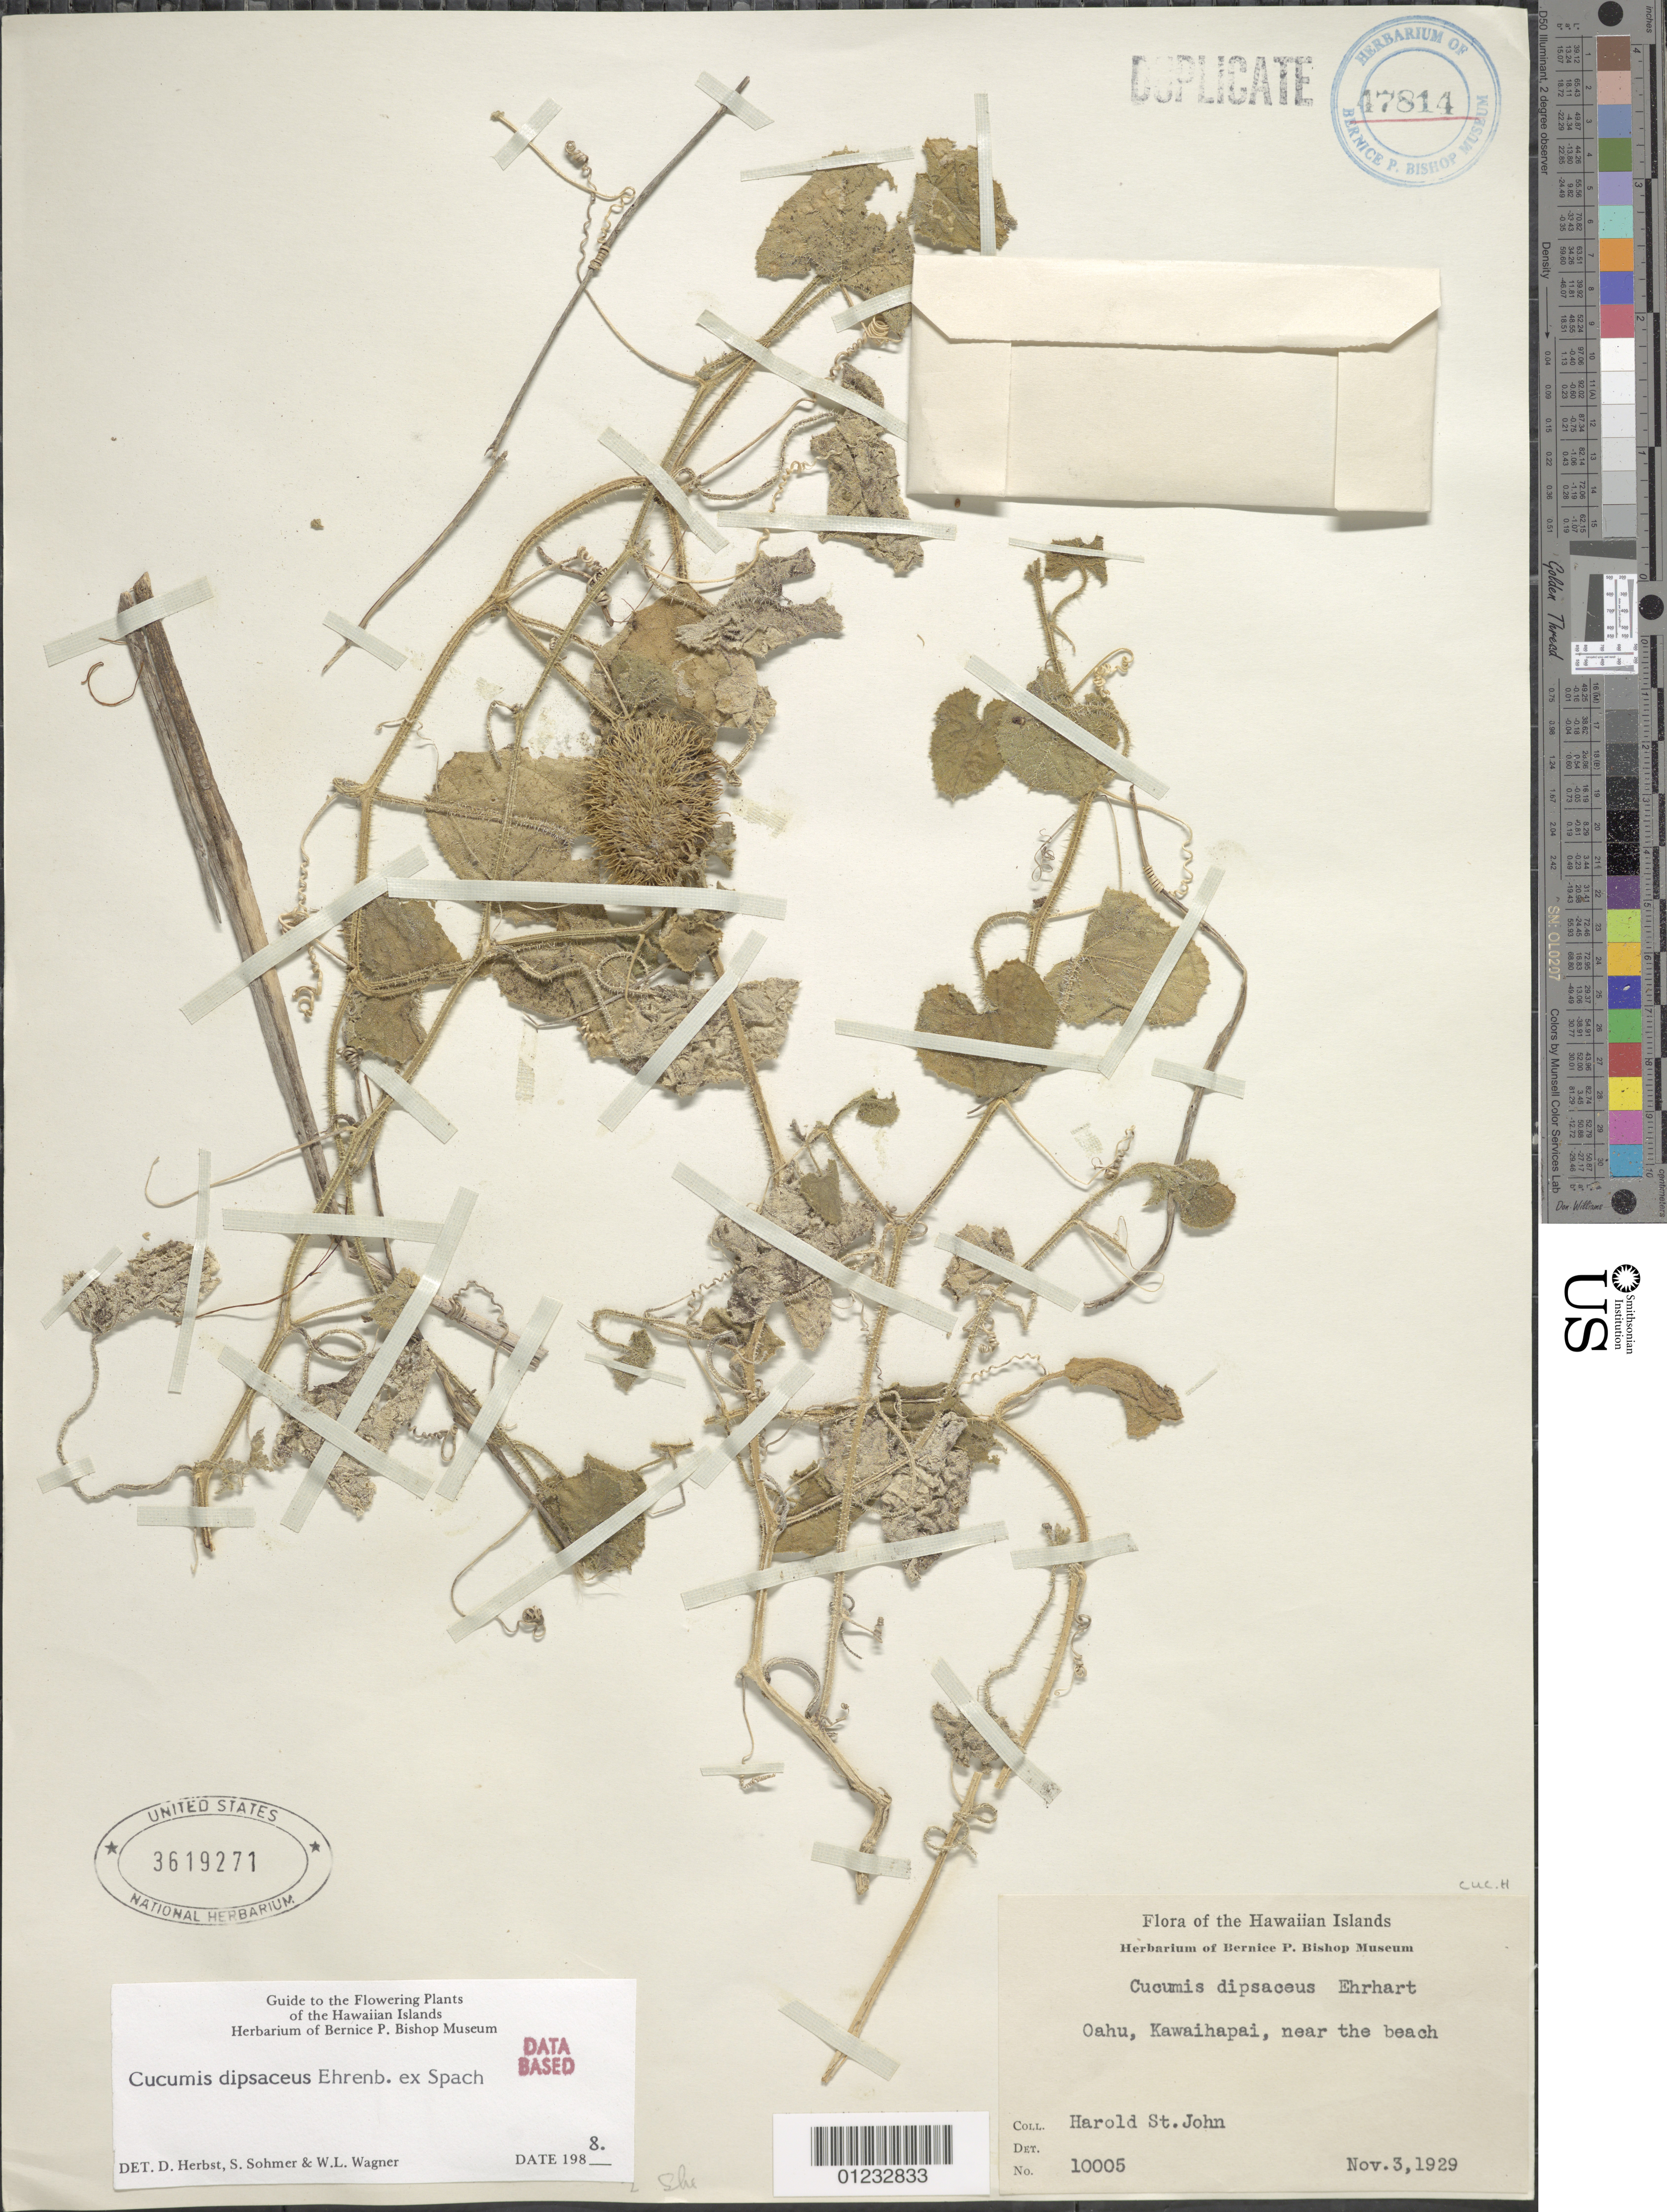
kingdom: Plantae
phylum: Tracheophyta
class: Magnoliopsida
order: Cucurbitales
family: Cucurbitaceae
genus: Cucumis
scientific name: Cucumis dipsaceus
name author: Ehrenb. ex Spach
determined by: Herbst, D. R.; Sohmer, S. H.; Wagner, W. L.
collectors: H. St. John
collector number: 10005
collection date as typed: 3 Nov 1929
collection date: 1929-11-03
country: United States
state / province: Hawaii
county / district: Honolulu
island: Oahu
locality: Kawaihapai, near the beach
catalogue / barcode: US 3619271